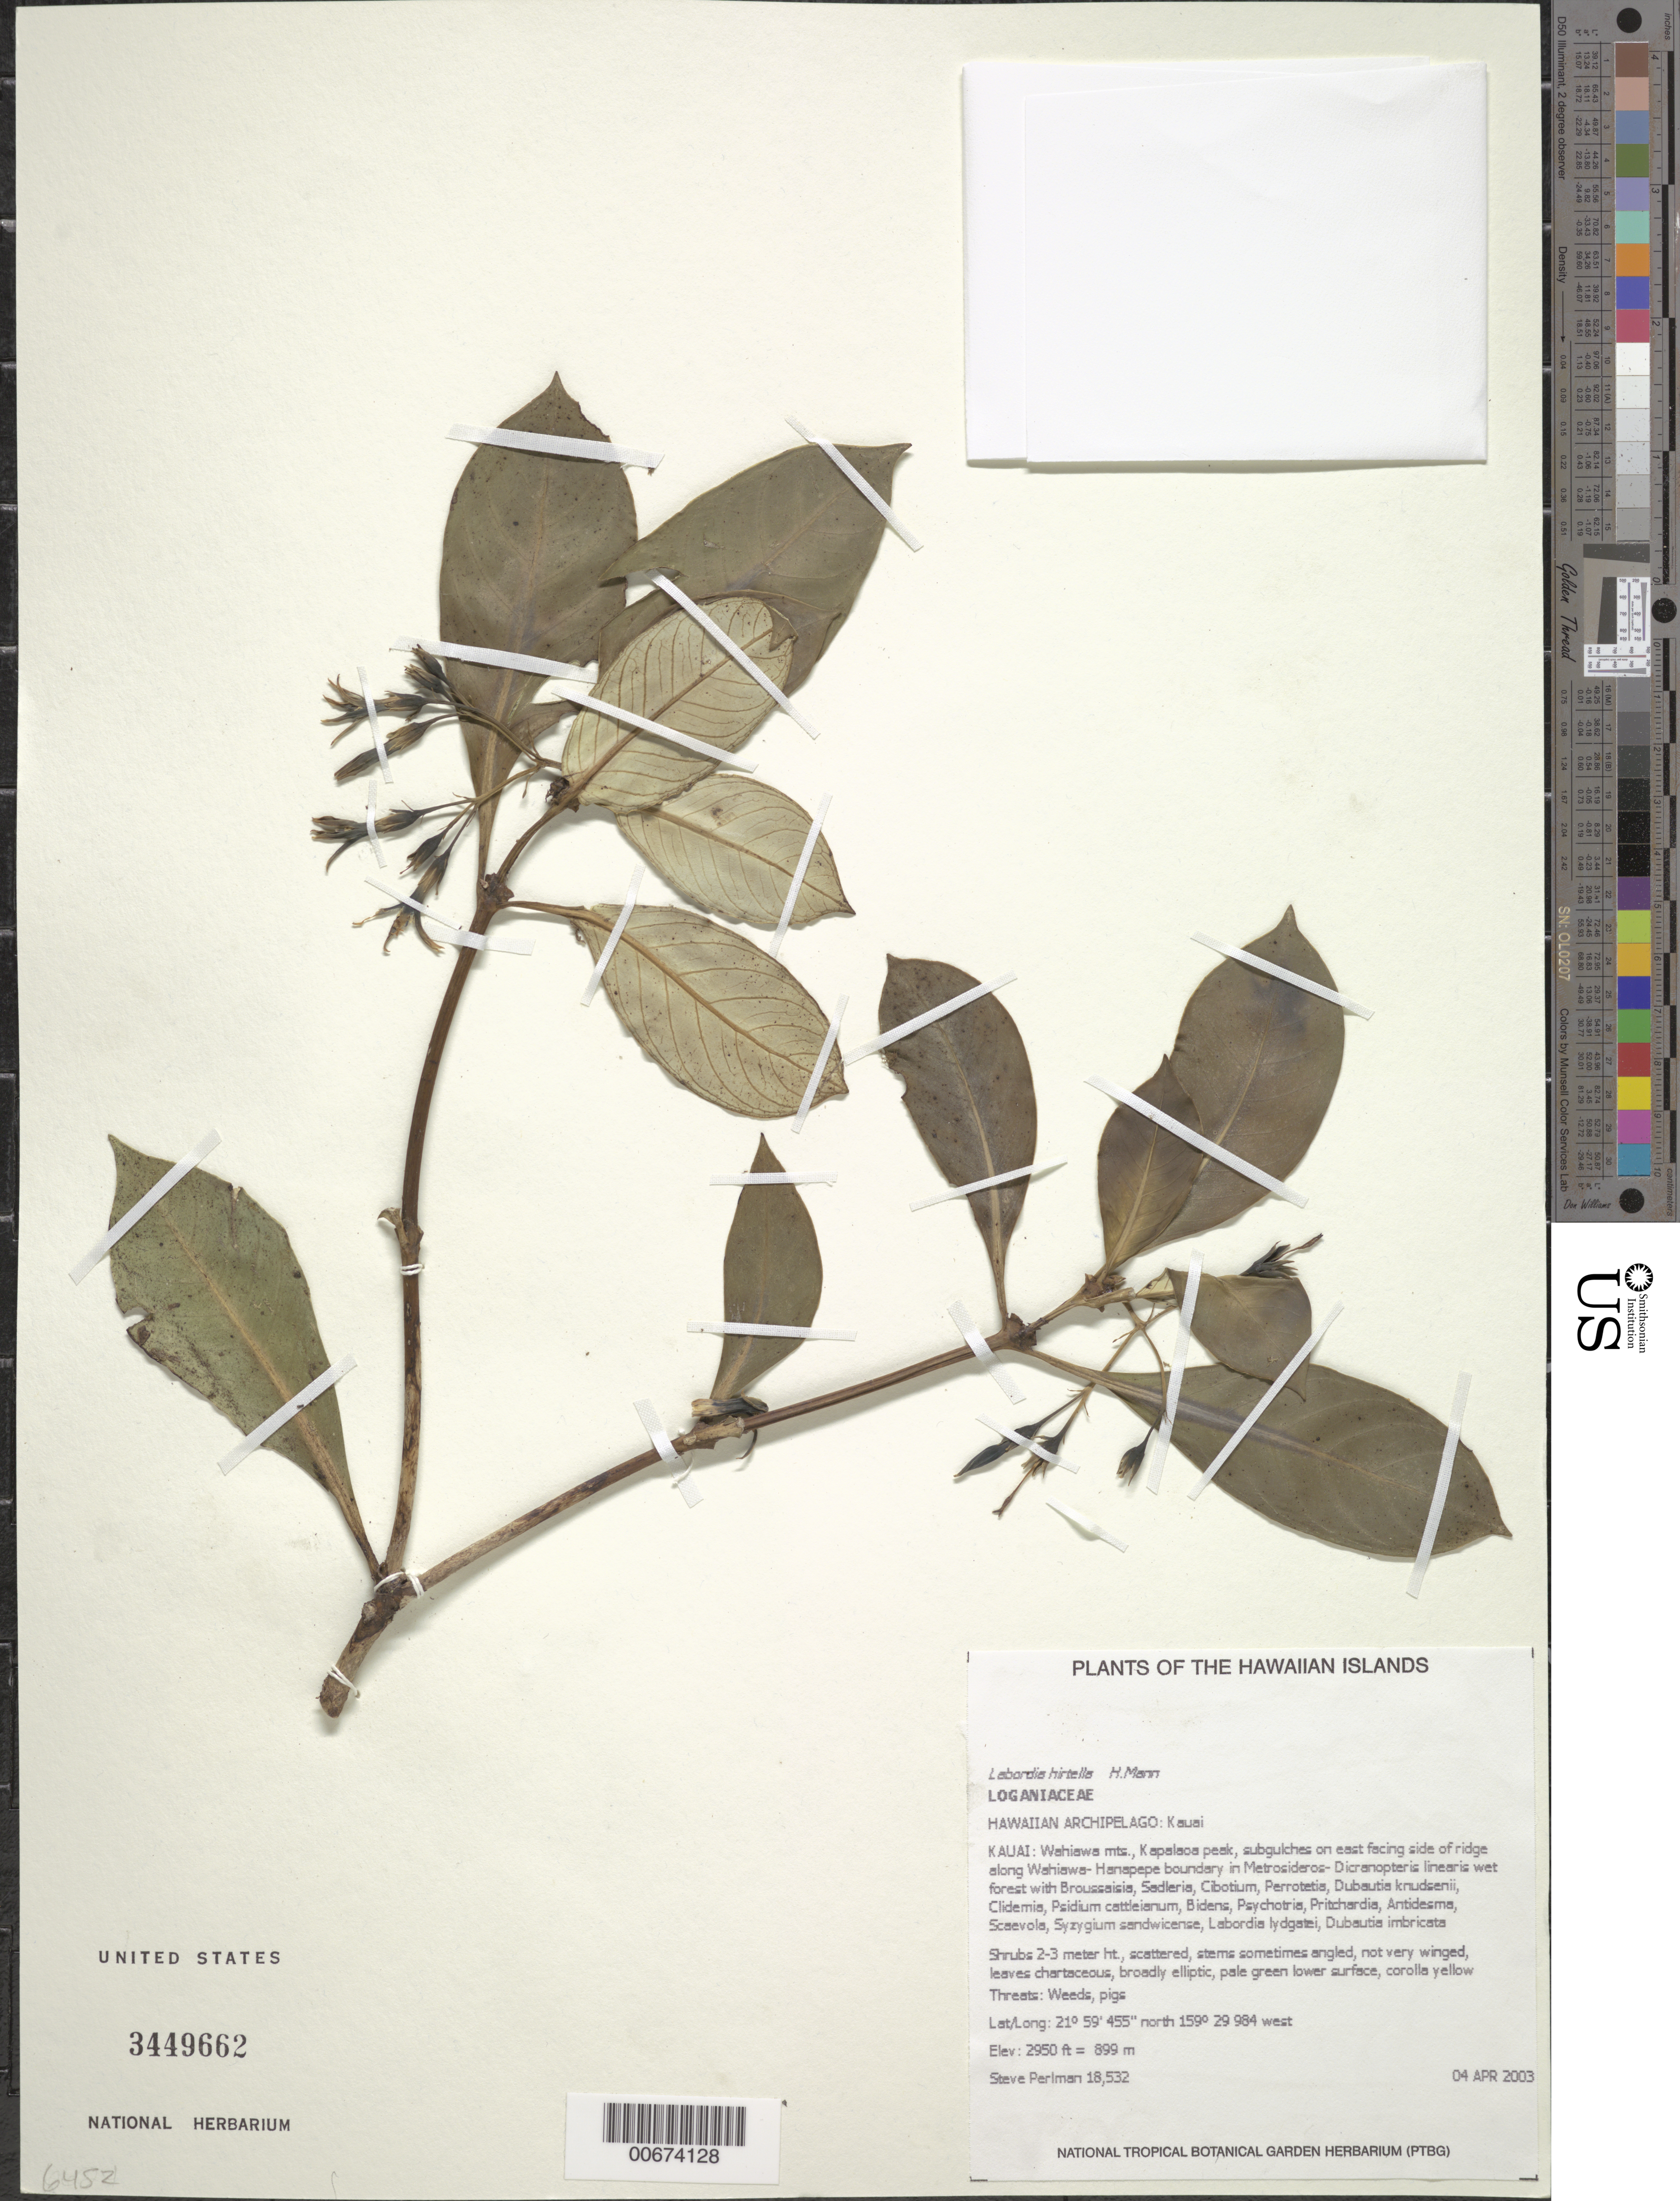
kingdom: Plantae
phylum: Tracheophyta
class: Magnoliopsida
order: Gentianales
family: Loganiaceae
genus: Geniostoma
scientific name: Geniostoma imadae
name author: K.R. Wood et al.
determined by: Wagner, W. L., (BOT), Smithsonian Institution - National Museum of Natural History (UNITED STATES)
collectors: S. P. Perlman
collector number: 18532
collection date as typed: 4 Apr 2003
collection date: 2003-04-04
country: United States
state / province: Hawaii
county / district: Kaui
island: Kaua'i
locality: Wahiawa mts., Kapalaoa peak, subgulches on east facing sides of ridge along Wahiawa-Hanapepe boundary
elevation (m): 899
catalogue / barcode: US 3449662